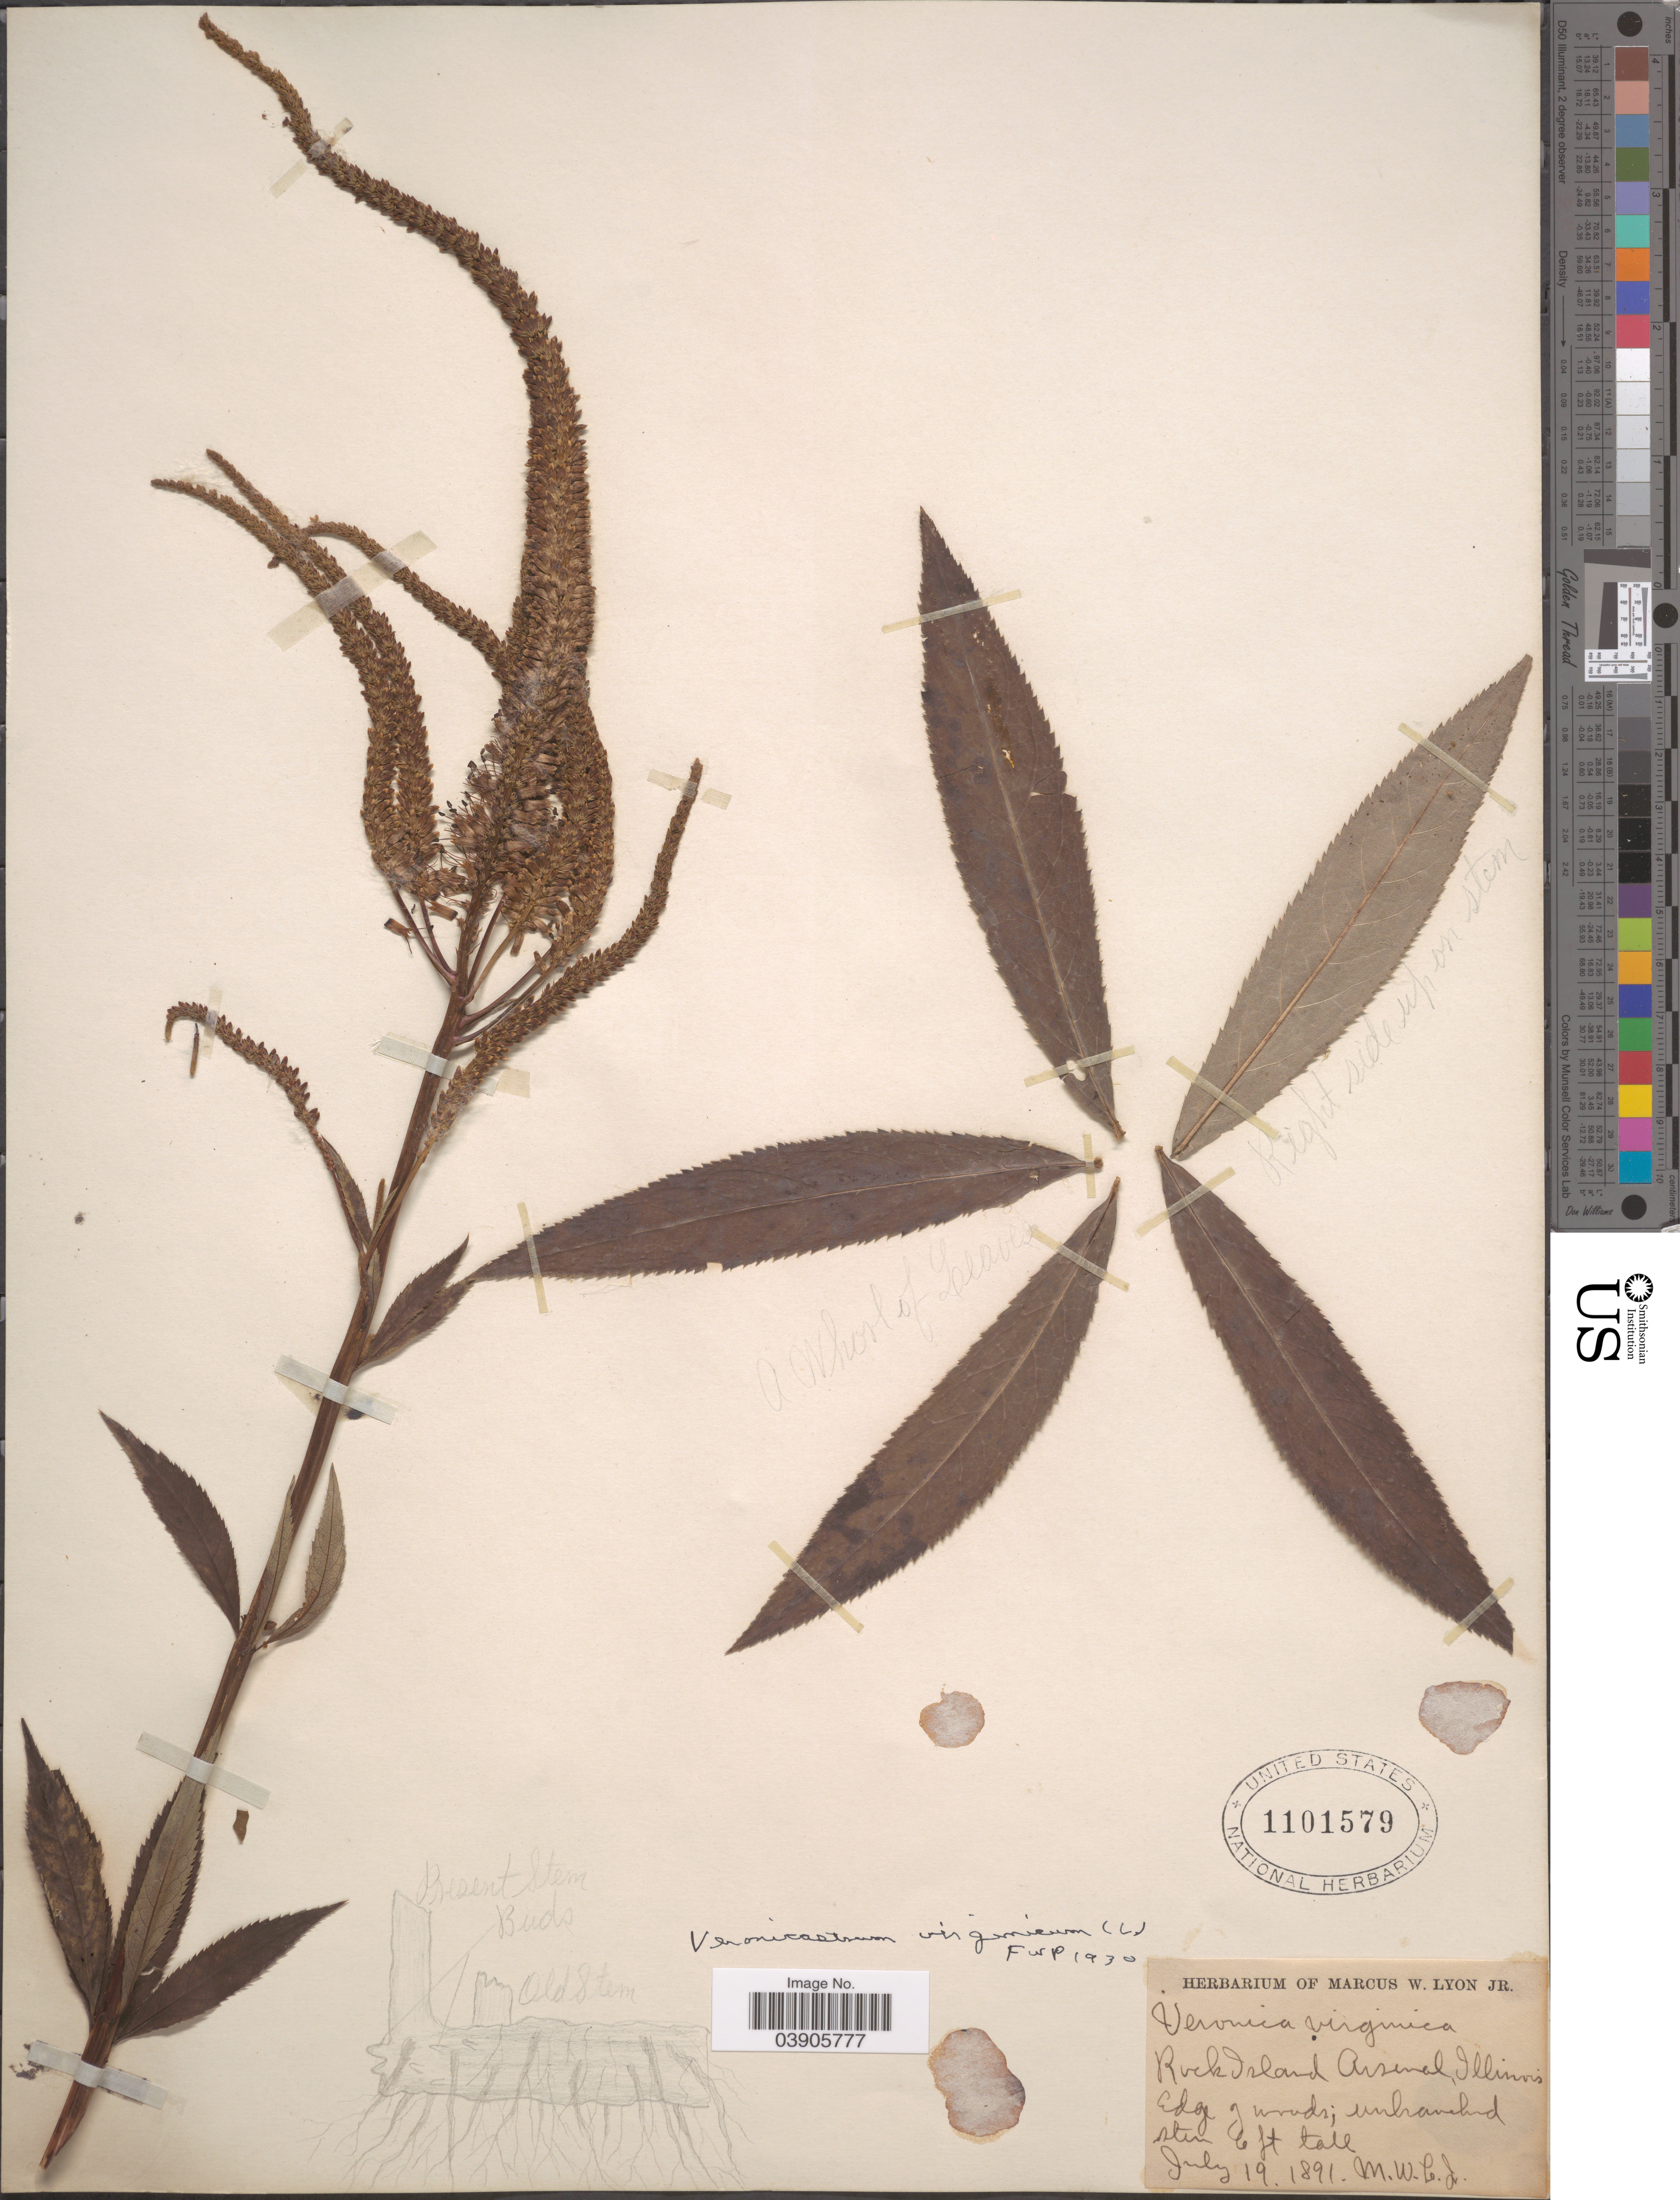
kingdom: Plantae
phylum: Tracheophyta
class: Magnoliopsida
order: Lamiales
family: Plantaginaceae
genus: Veronicastrum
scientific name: Veronicastrum virginicum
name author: (L.) Farw.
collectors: M. W. Lyon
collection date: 1891-07-19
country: United States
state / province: Illinois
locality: Rock Island Arsenal. Edge of woods.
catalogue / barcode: US 1101579